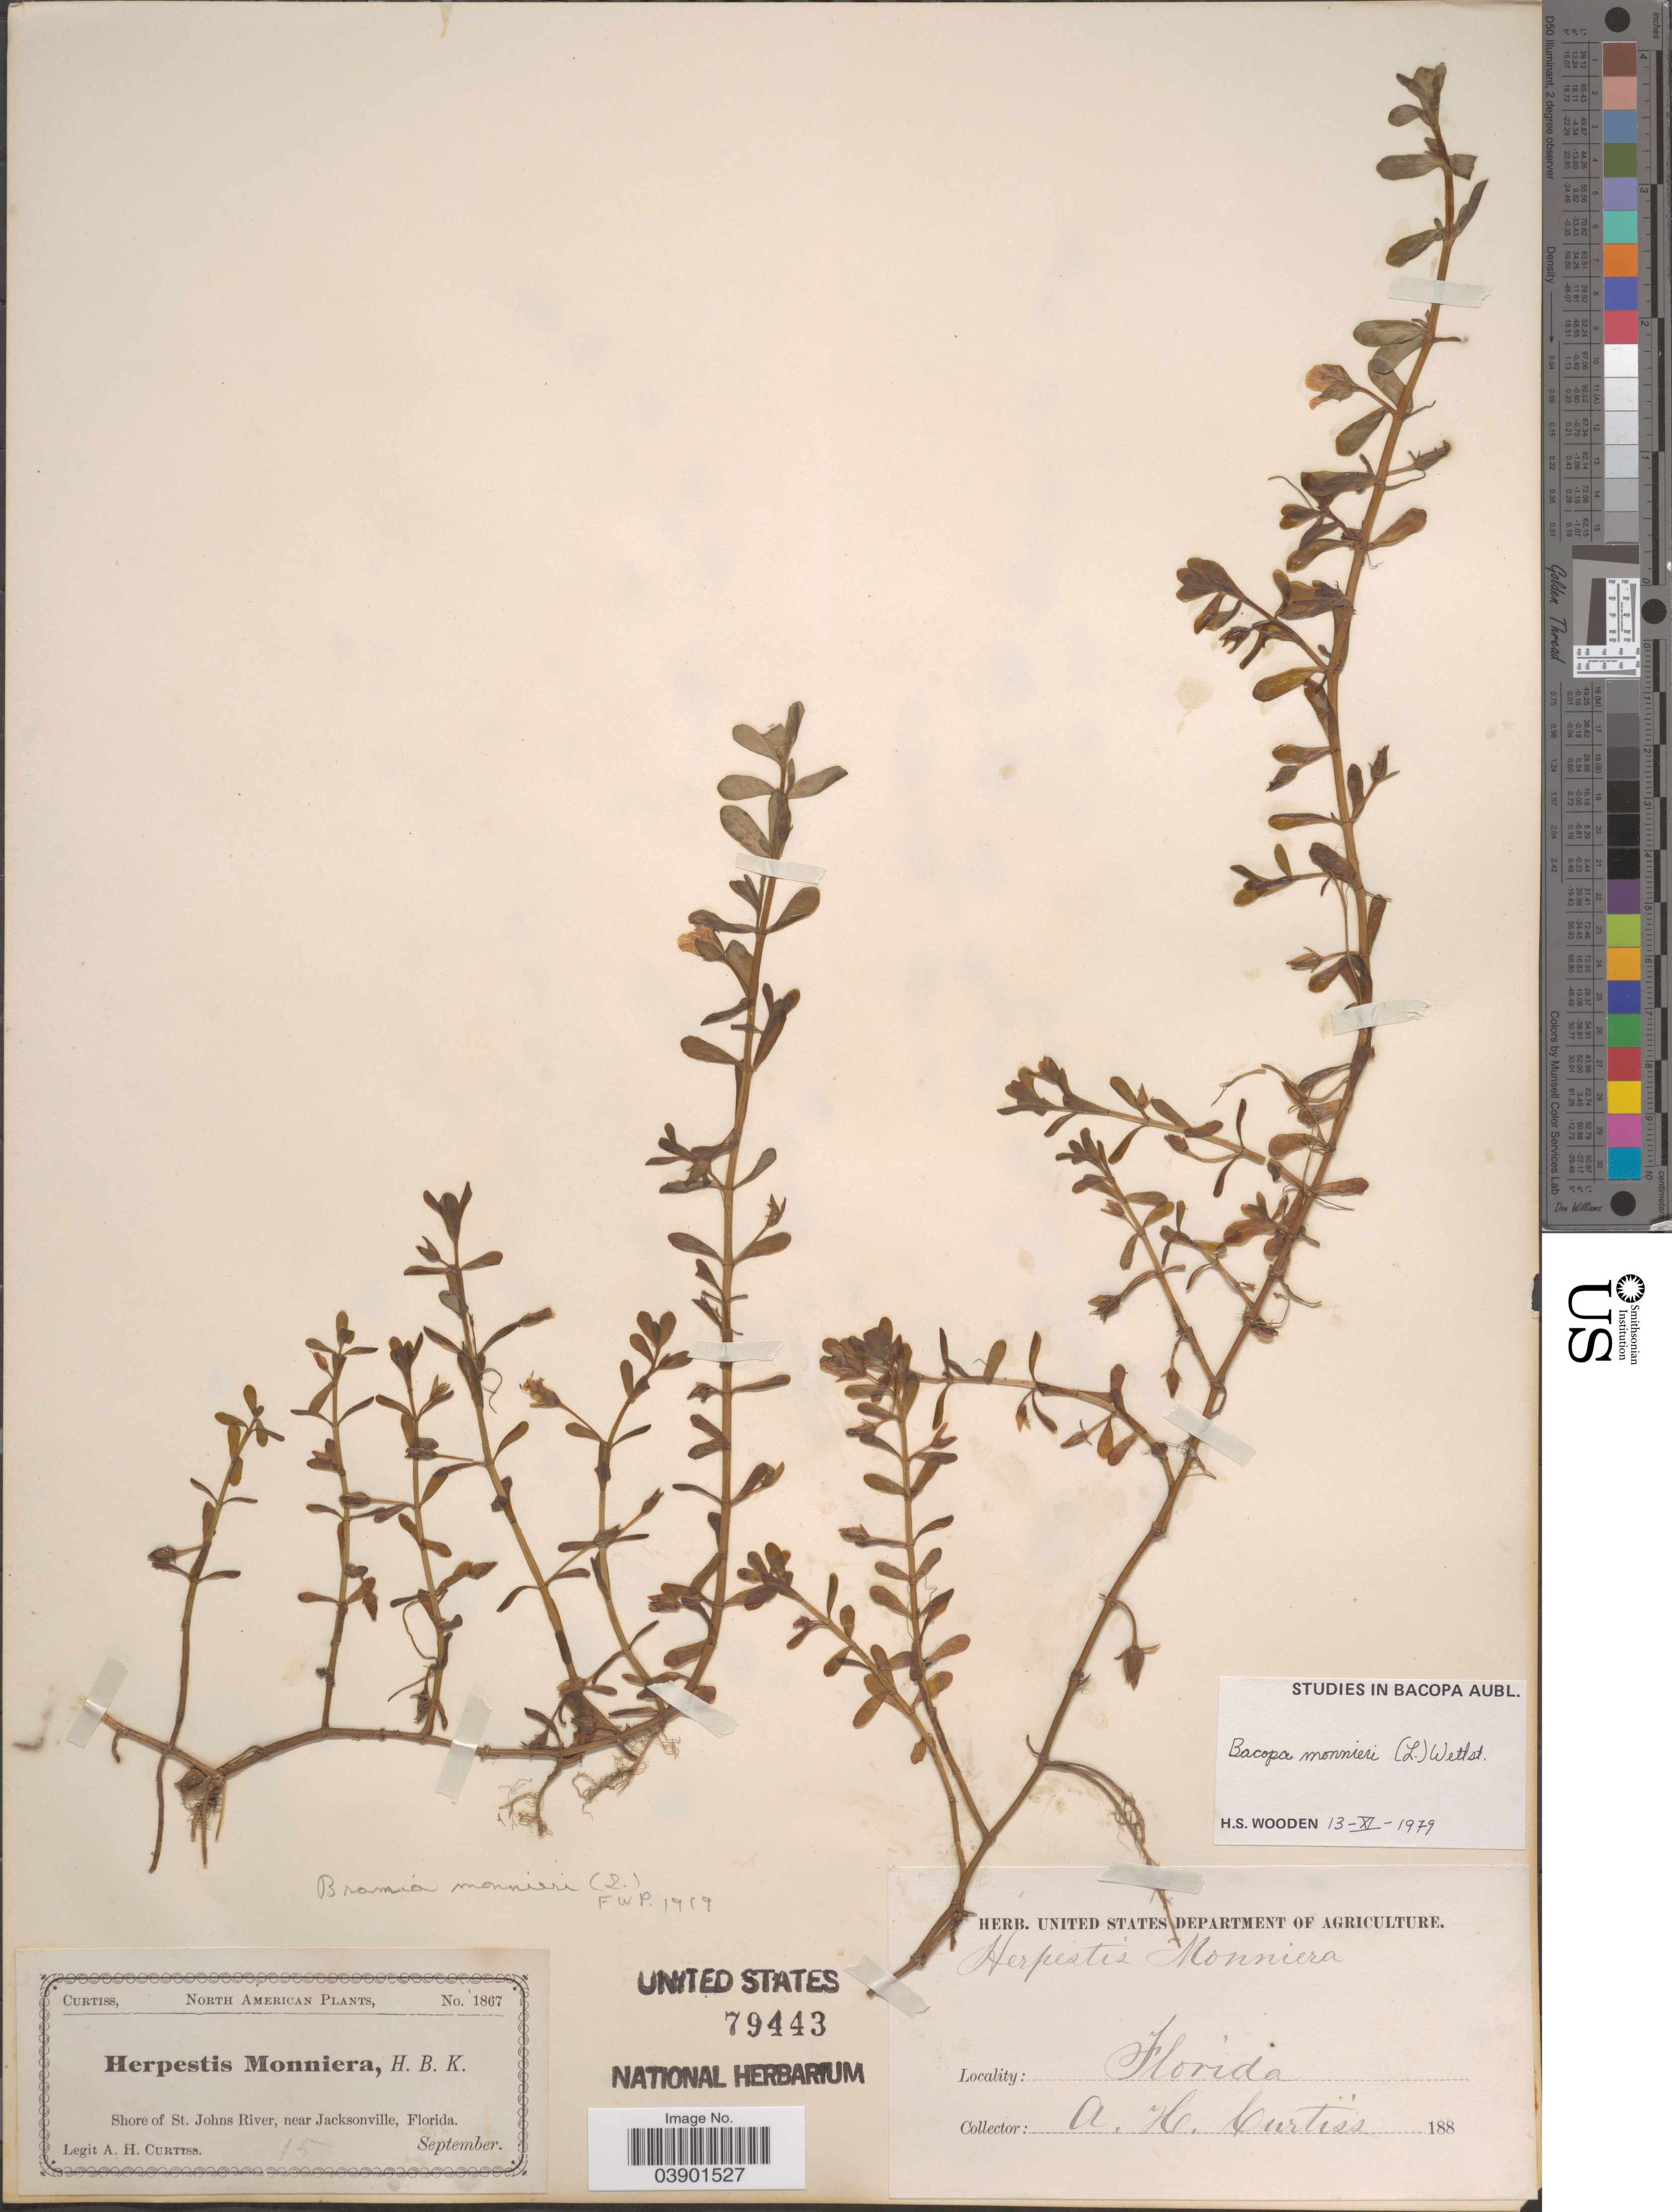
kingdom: Plantae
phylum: Tracheophyta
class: Magnoliopsida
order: Lamiales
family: Plantaginaceae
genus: Bacopa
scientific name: Bacopa monnieri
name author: (L.) Pennell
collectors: A. H. Curtiss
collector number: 1867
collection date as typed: September 188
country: United States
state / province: Florida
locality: Shore of St. Johns River, near Jacksonville.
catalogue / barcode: US 79443